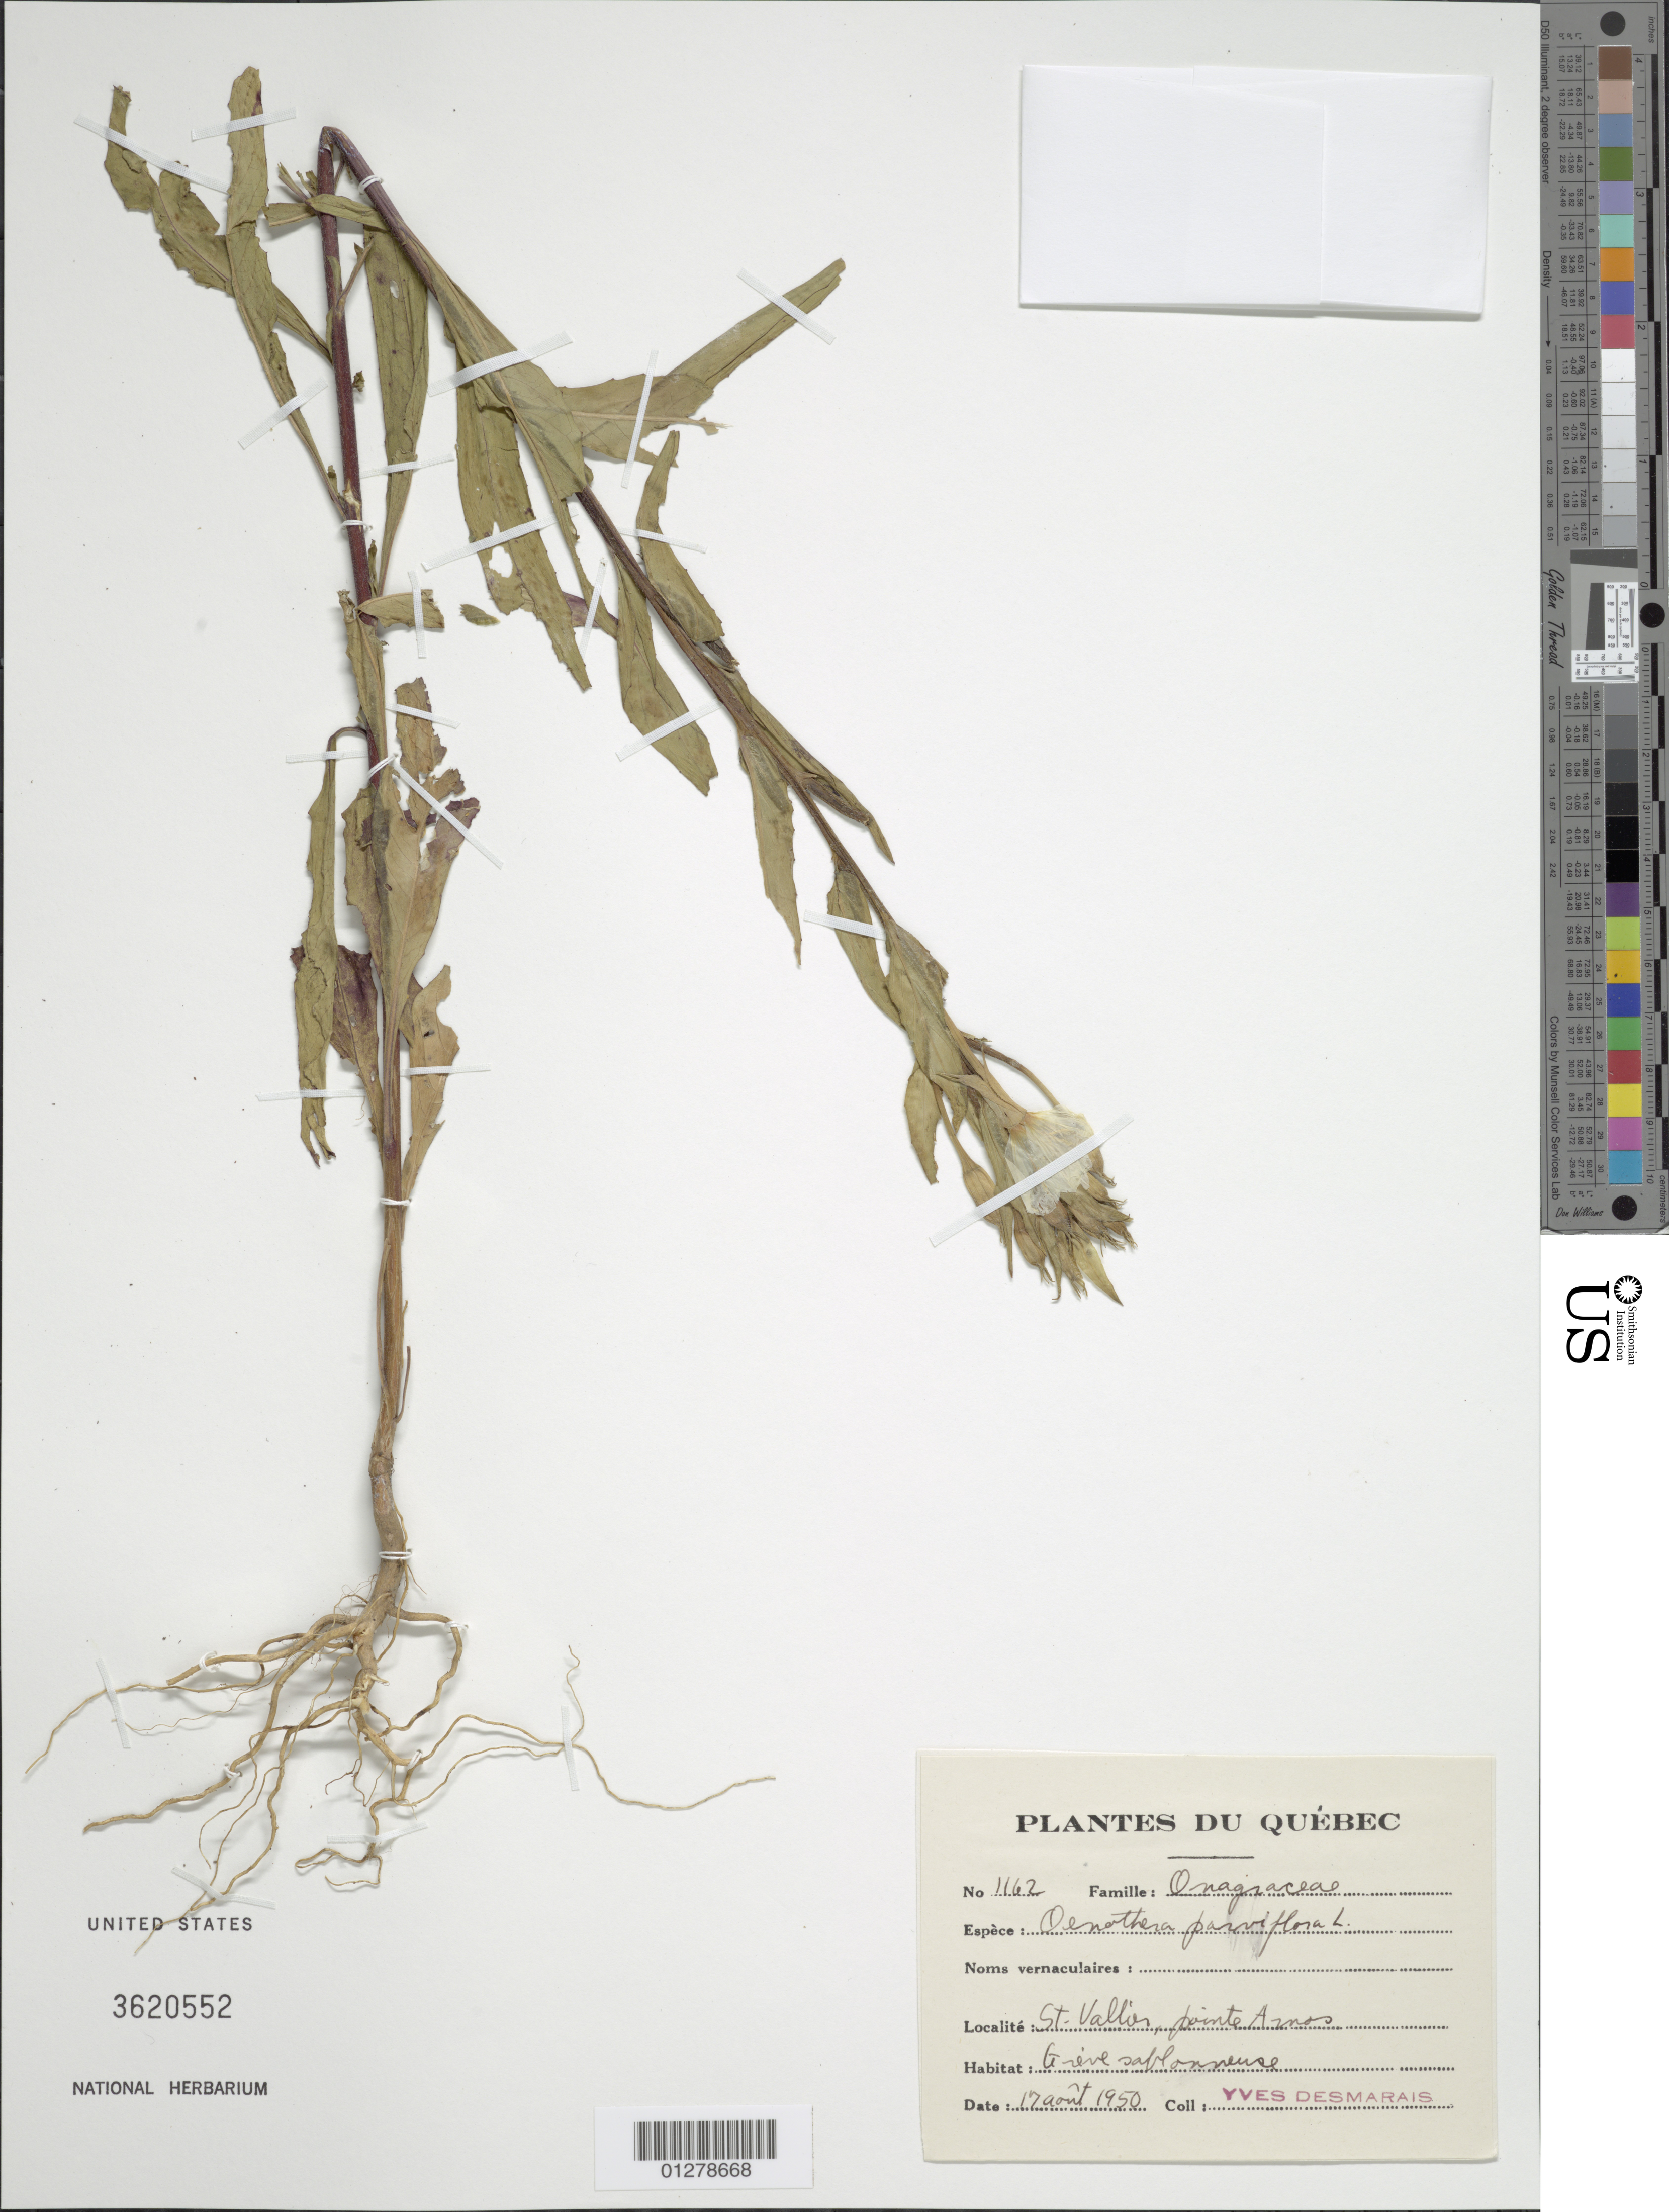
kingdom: Plantae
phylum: Tracheophyta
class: Magnoliopsida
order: Myrtales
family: Onagraceae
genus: Oenothera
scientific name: Oenothera parviflora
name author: L.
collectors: Y. Desmarais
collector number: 1162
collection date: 1950-08-17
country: Canada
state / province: Quebec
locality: St. Vallies, pointe Arnos.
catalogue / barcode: US 3620552